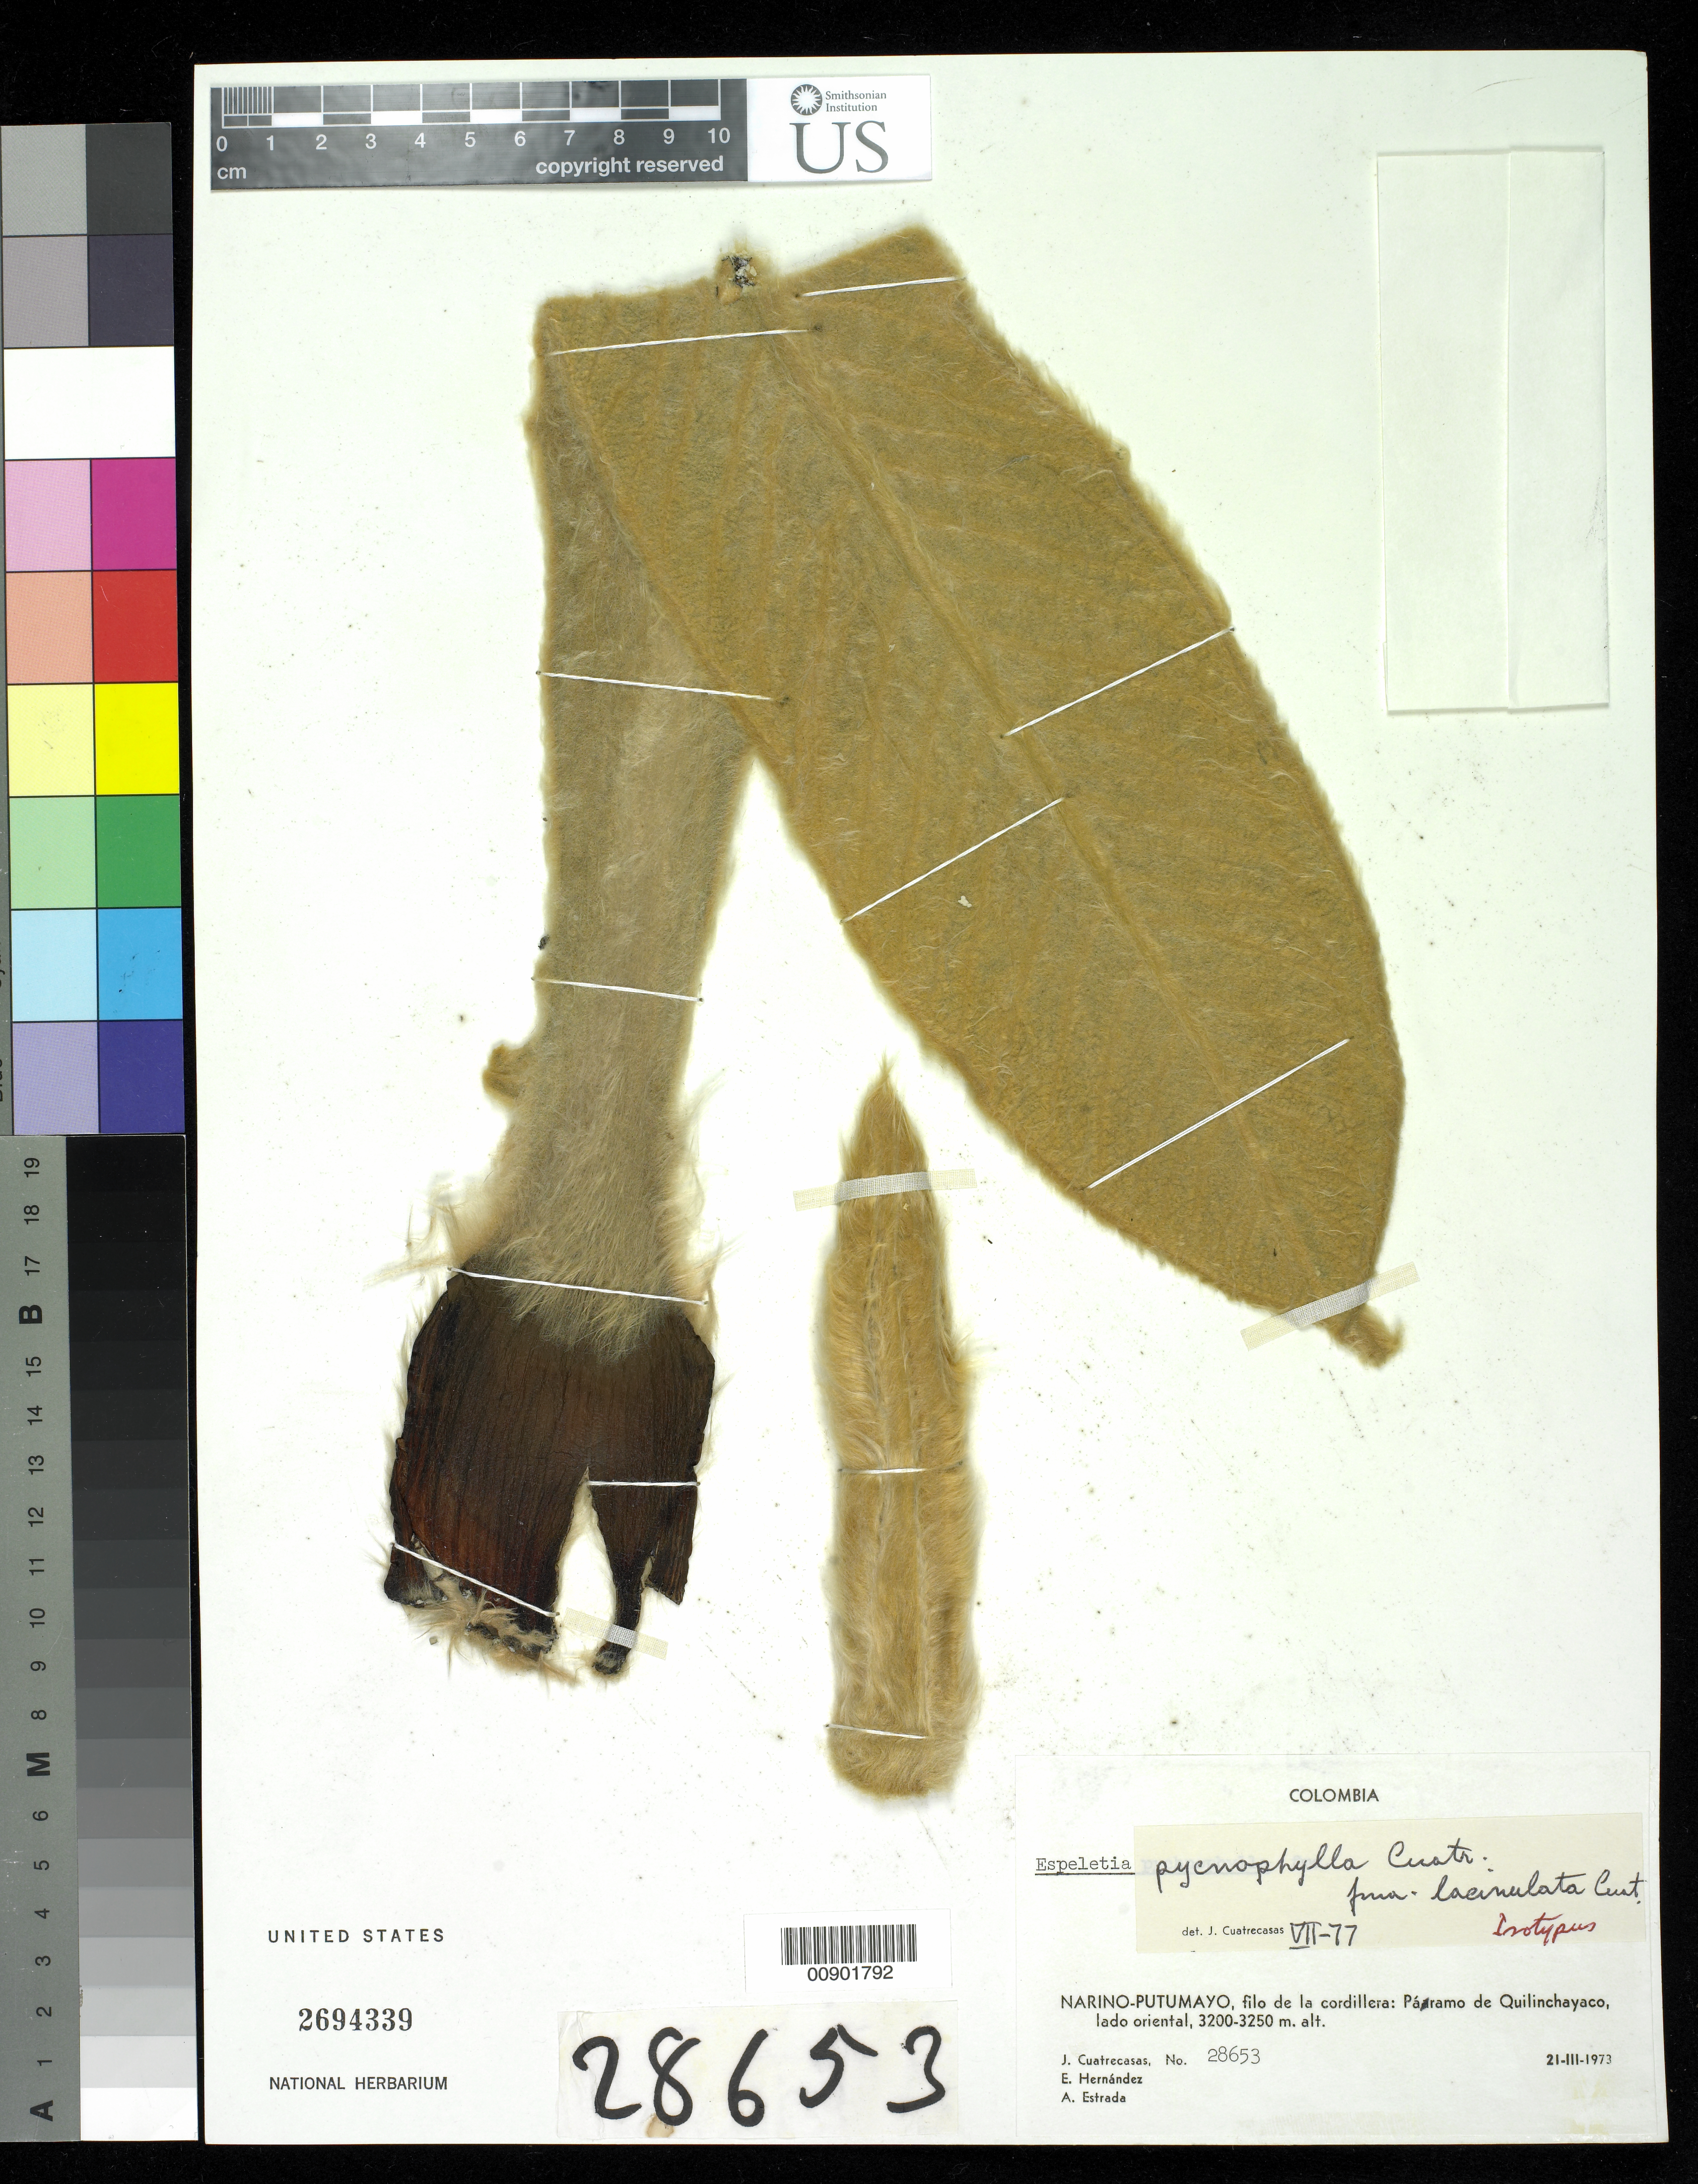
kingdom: Plantae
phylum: Tracheophyta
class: Magnoliopsida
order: Asterales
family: Asteraceae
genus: Espeletia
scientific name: Espeletia pycnophylla var. lacinulata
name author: Cuatrec.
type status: Isotype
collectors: J. Cuatrecasas, E. Hernández & A. Estrada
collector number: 28653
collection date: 1973-03-21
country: Colombia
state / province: Nariño / Putumayo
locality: Filo de la cordillera: Páramo de Quilinchayaco, lado oriental.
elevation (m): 3200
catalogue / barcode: US 2694339